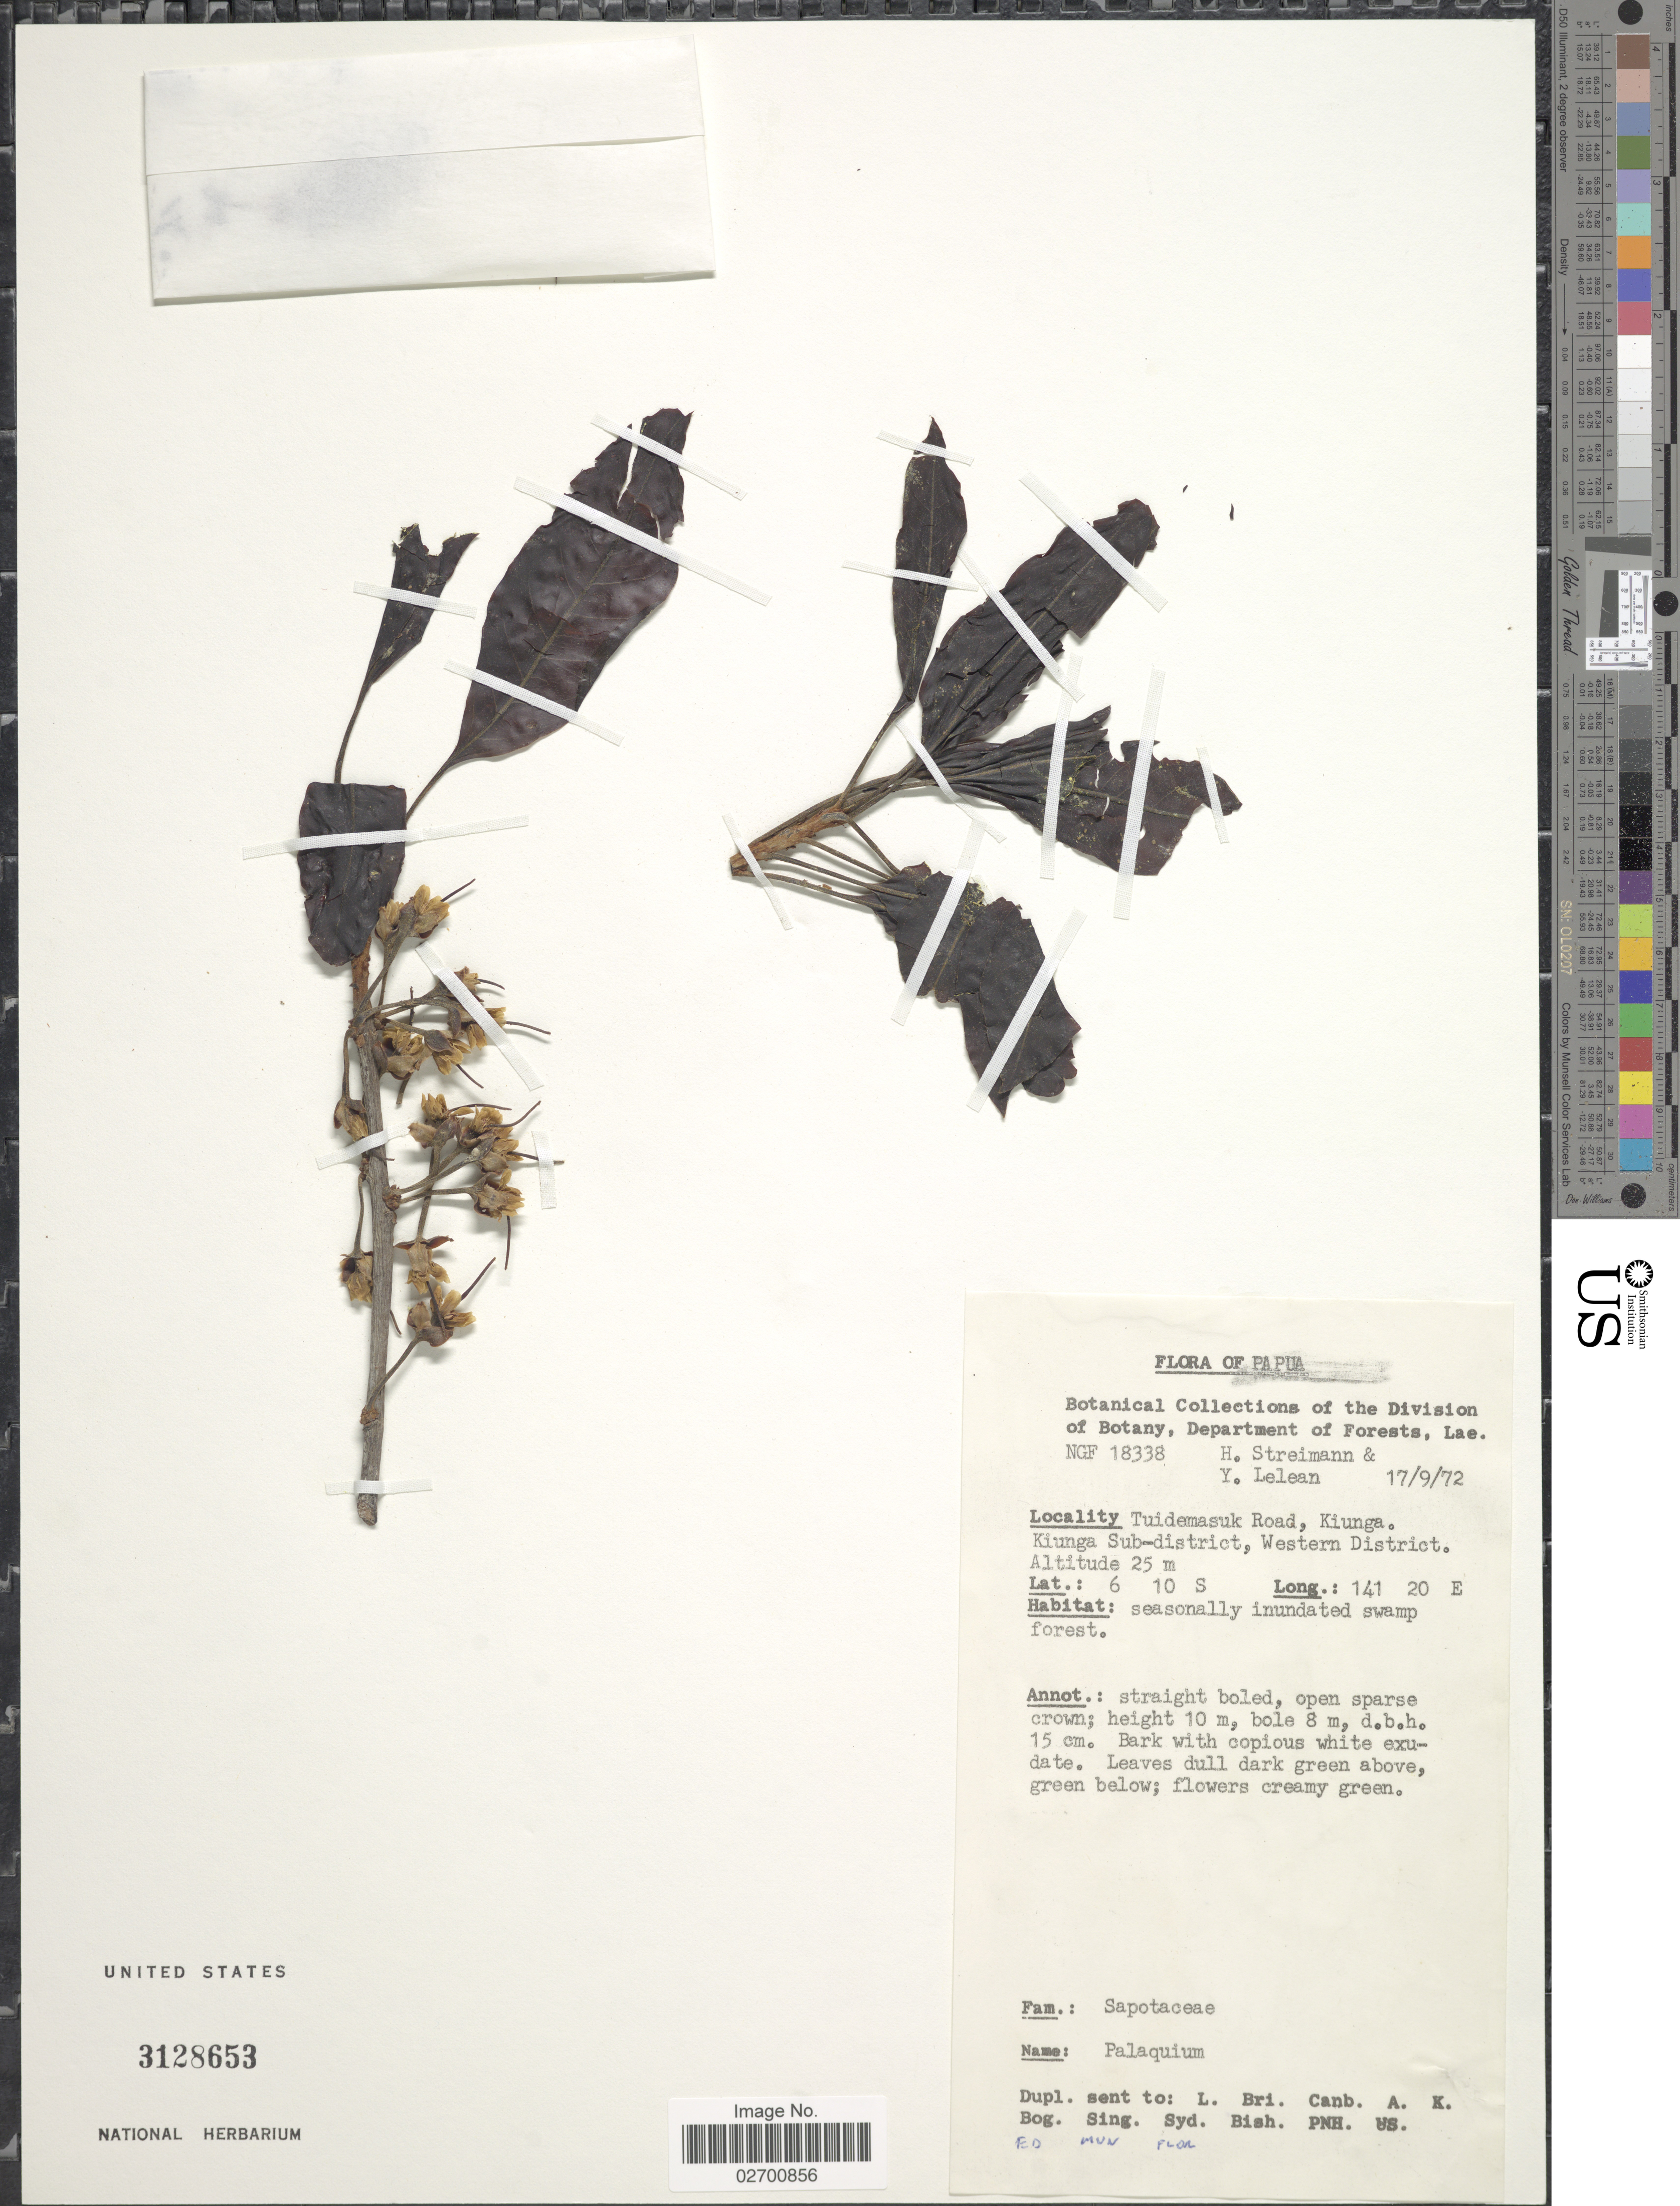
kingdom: Plantae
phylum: Tracheophyta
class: Magnoliopsida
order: Ericales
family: Sapotaceae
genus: Palaquium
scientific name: Palaquium sp.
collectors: H. Streimann & Y. Lelean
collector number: NGF 18338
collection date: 1972-09-17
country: Papua New Guinea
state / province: Manus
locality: Papua. Tuidemasuk Road, Kiunga Kiunga Sub-district, Western District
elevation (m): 25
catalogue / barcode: US 3128653